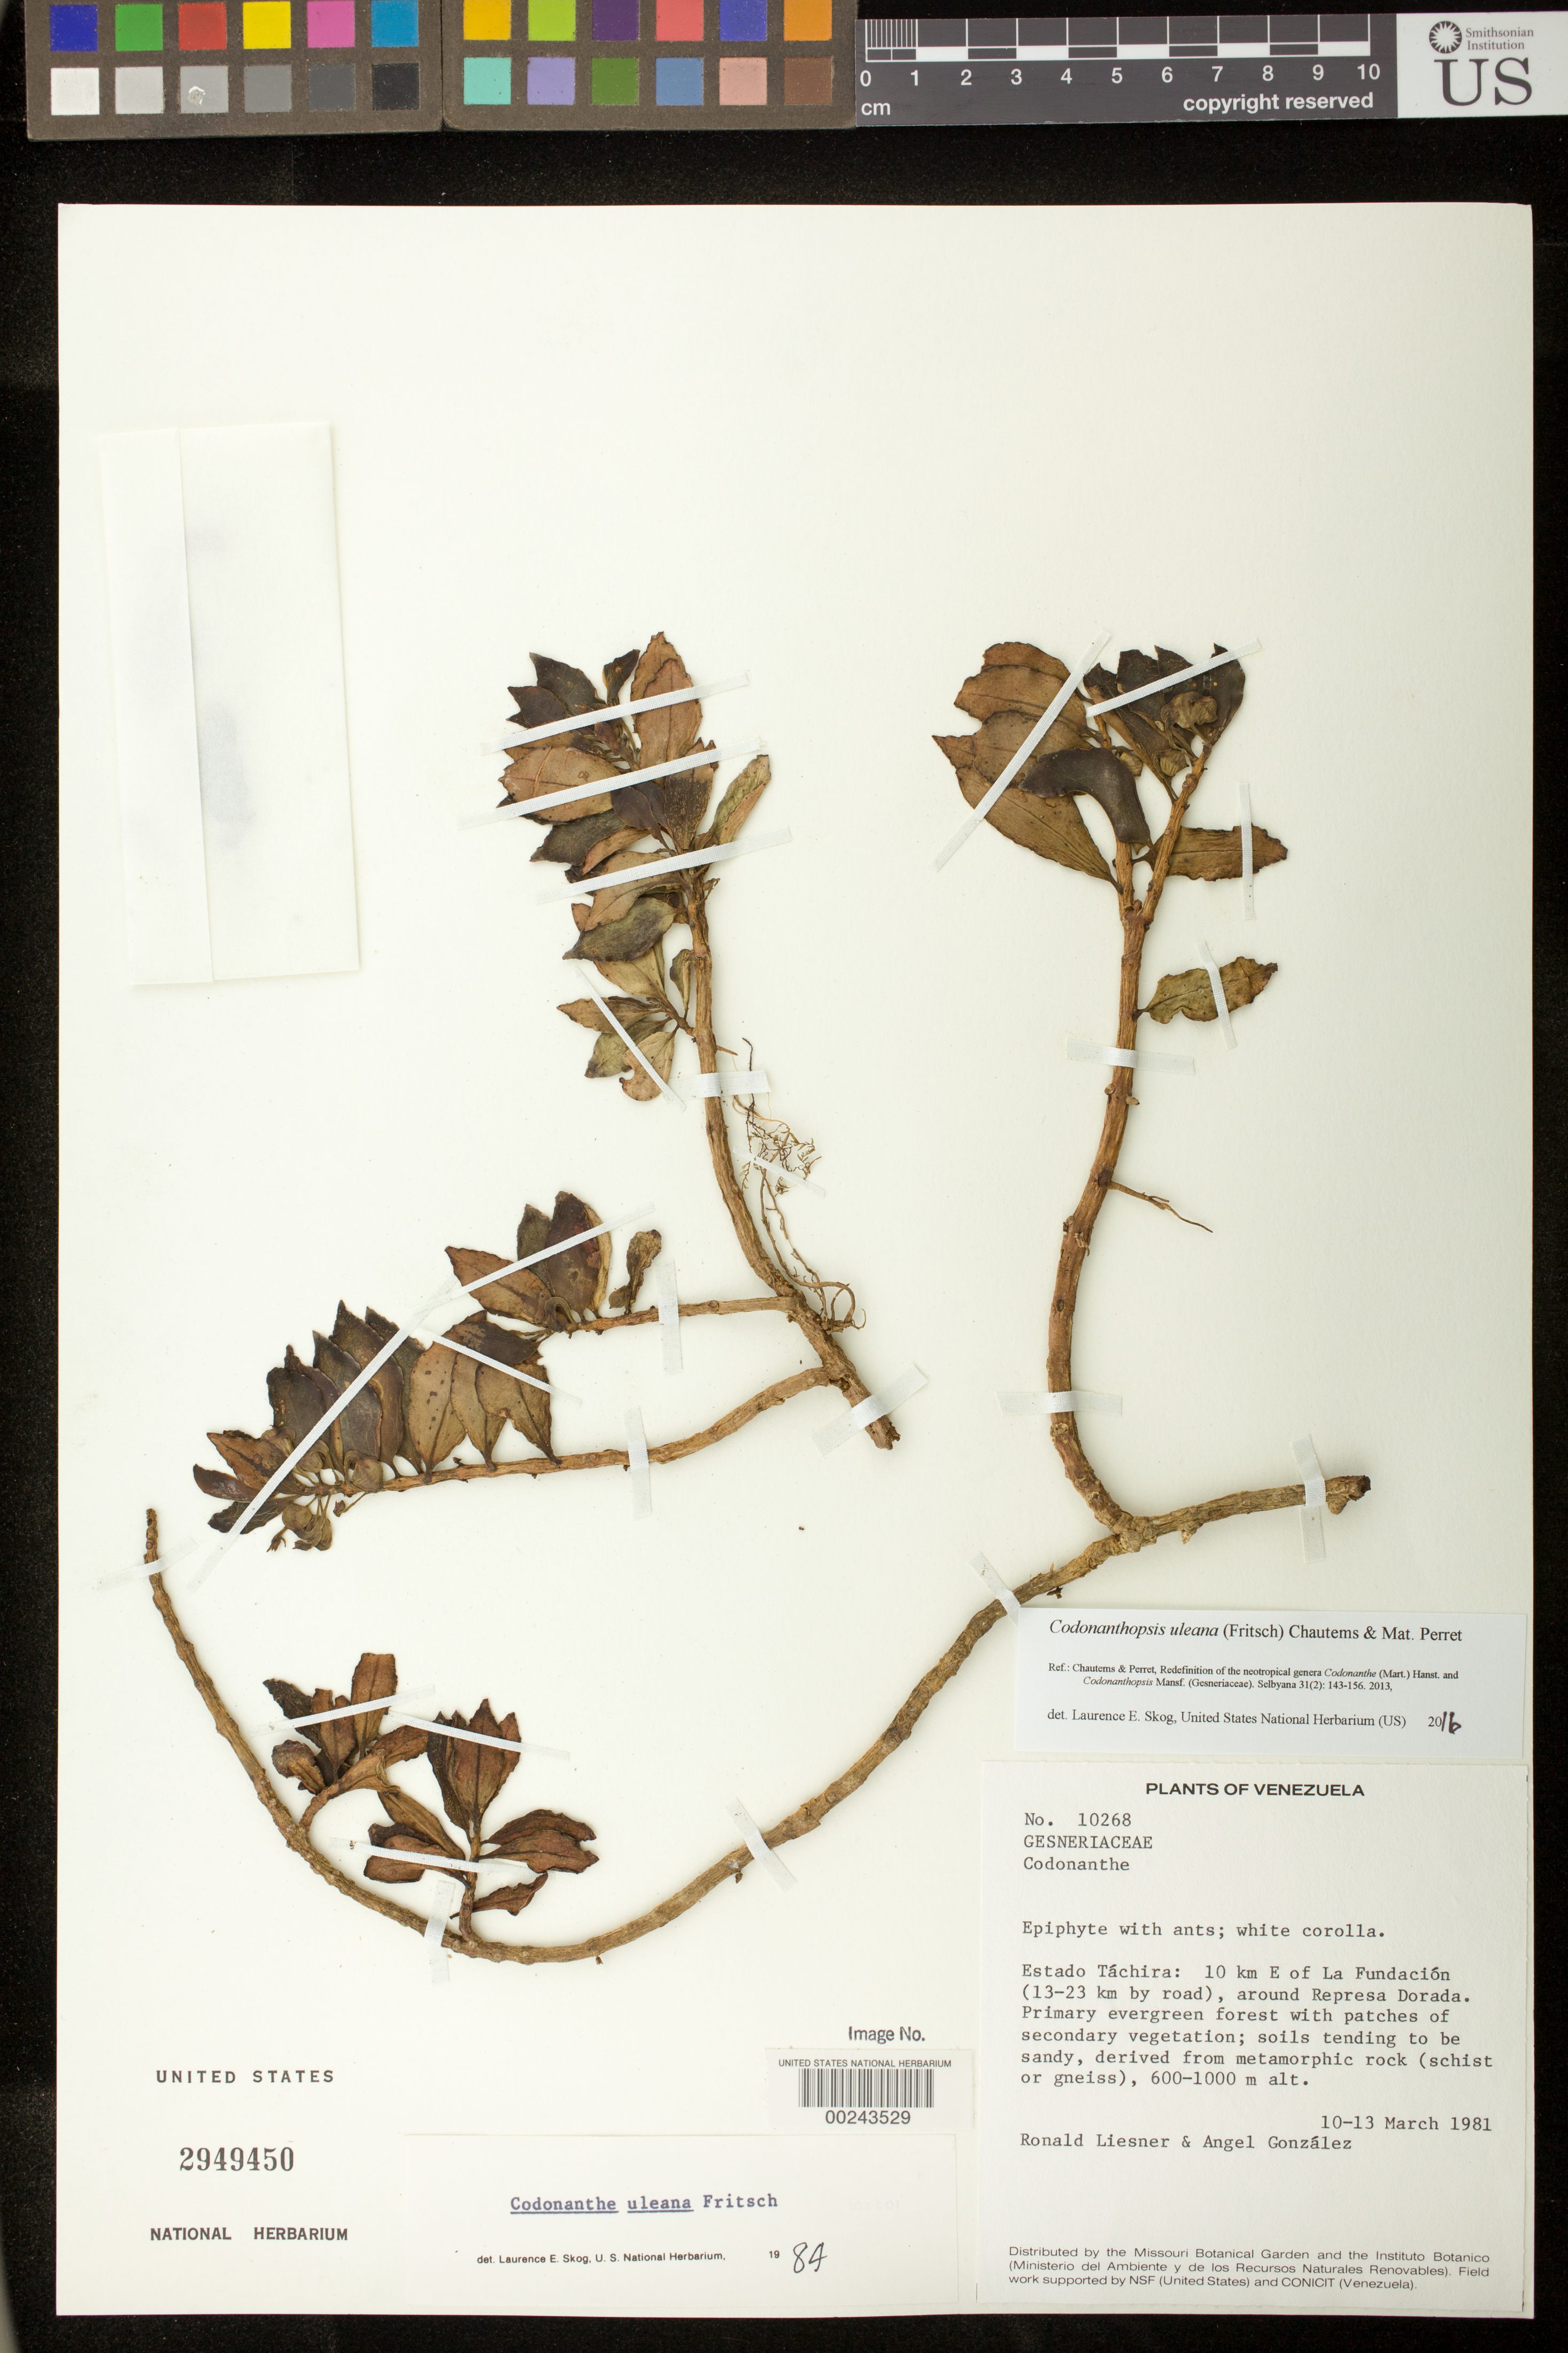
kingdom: Plantae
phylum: Tracheophyta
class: Magnoliopsida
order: Lamiales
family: Gesneriaceae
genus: Codonanthopsis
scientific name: Codonanthopsis uleana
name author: (Fritsch) Chautems & Mat.Perret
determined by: Skog, Laurence E.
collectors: R. L. Liesner & A. C. González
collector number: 10268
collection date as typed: Mar 1981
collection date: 1981-03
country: Venezuela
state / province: Táchira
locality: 10 km E of La Fundacion (13-23 km by road), around Represa Dorado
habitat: Primary evergreen forest with patches of secondary vegetation, soils ...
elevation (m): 600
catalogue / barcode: US 2949450